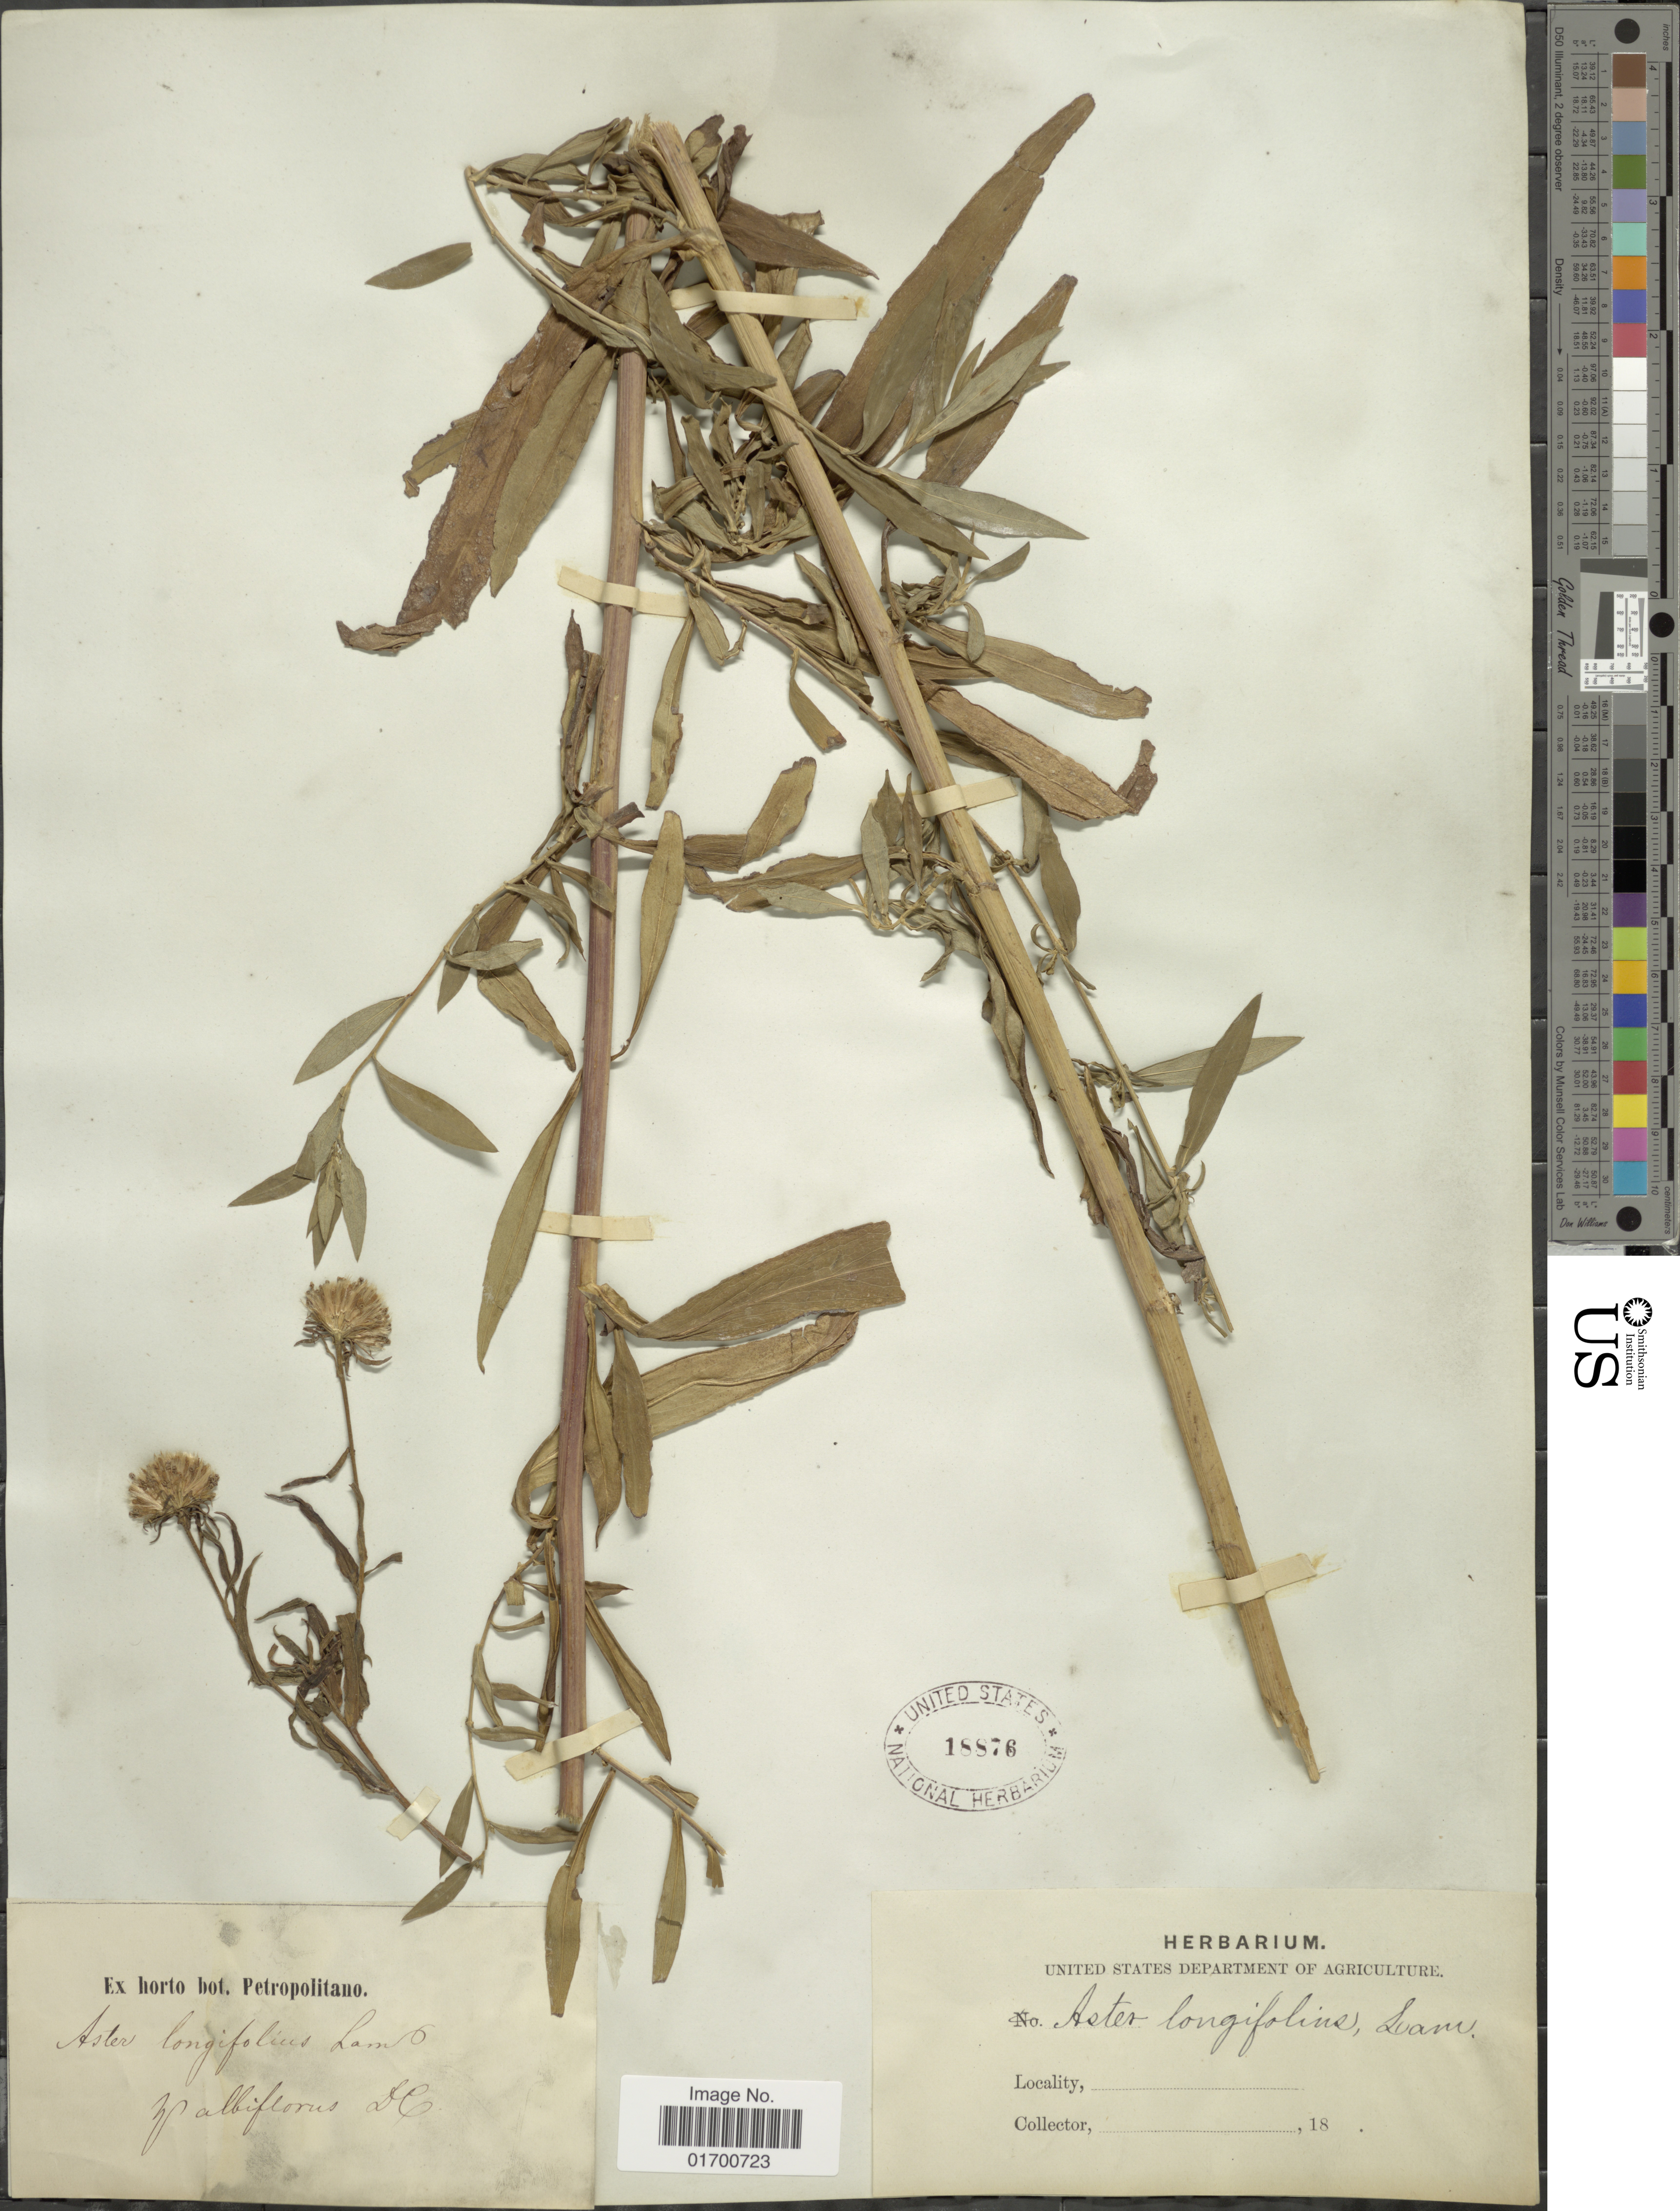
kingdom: Plantae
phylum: Tracheophyta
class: Magnoliopsida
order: Asterales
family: Asteraceae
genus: Symphyotrichum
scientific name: Symphyotrichum longifolium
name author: (Lam.) G.L. Nesom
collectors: ex Horto Bot. Petropolitano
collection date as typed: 18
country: Canada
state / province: British Columbia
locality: Walbiforus, BC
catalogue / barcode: US 18876